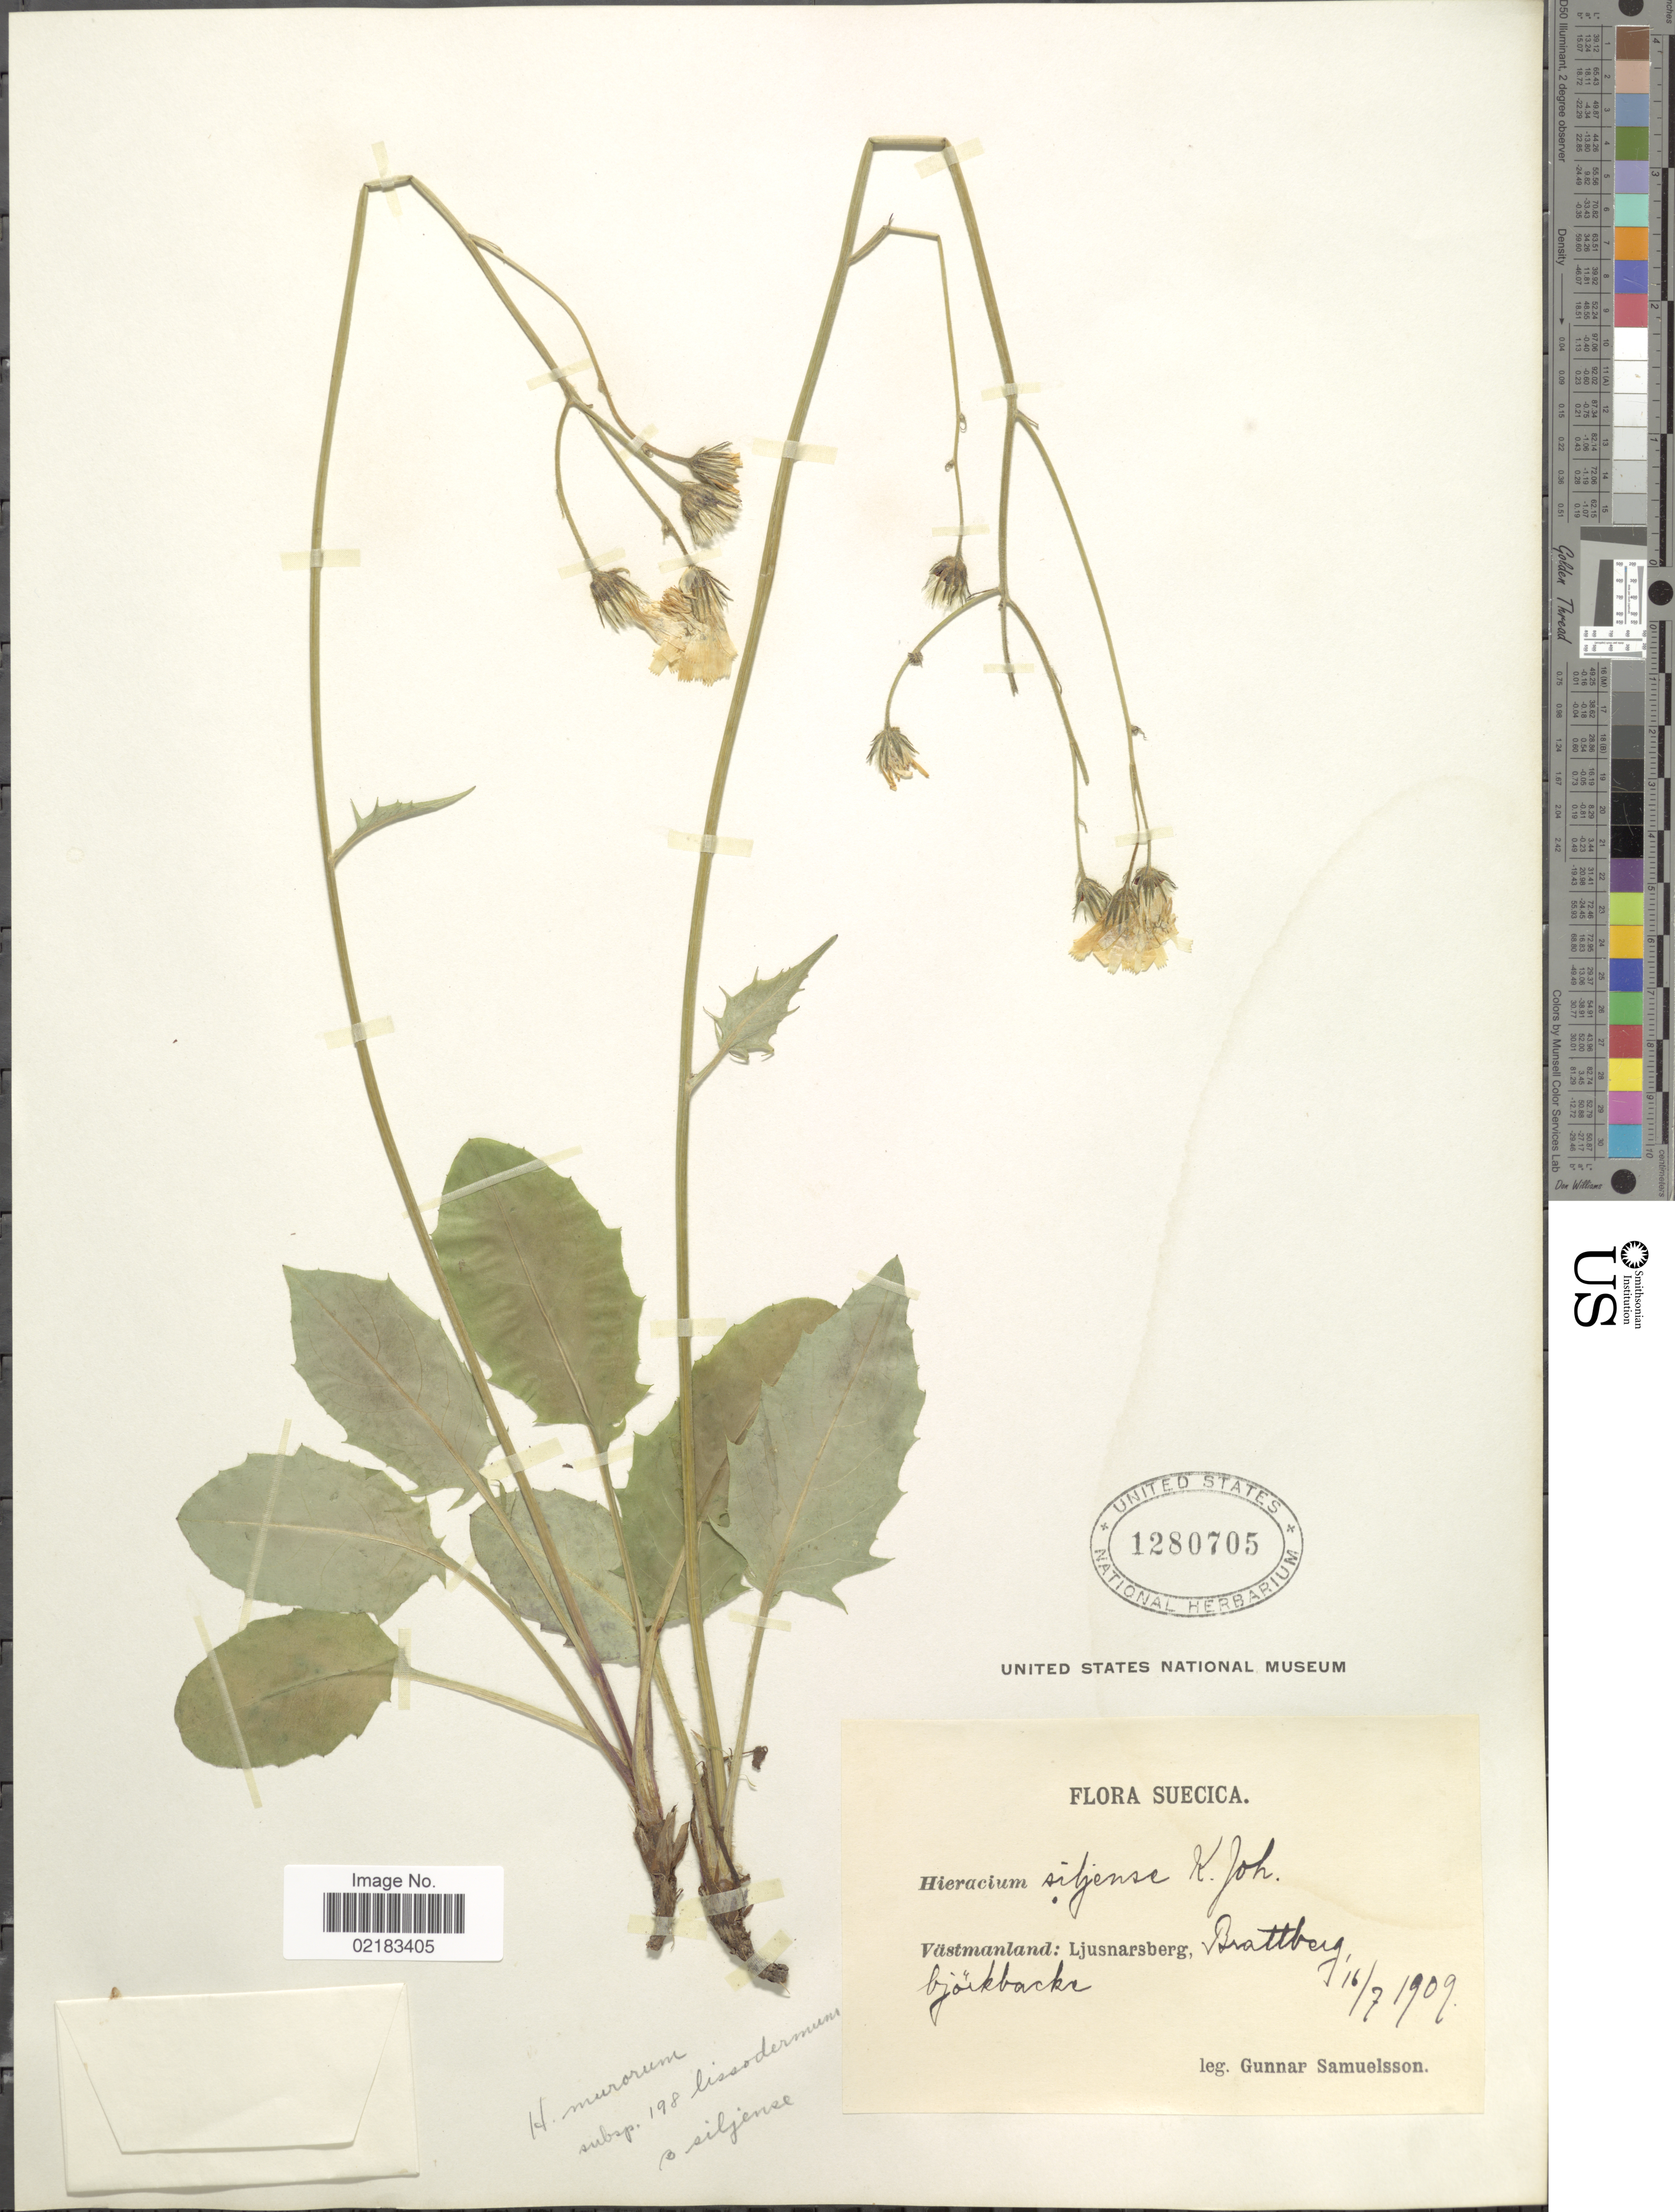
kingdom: Plantae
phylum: Tracheophyta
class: Magnoliopsida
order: Asterales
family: Asteraceae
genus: Hieracium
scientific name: Hieracium murorum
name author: L.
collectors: G. Samuelsson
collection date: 1909-07-16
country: Sweden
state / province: Vastmanland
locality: Ljusnarsberg, Brattberg bjorkbacke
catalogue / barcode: US 1280705